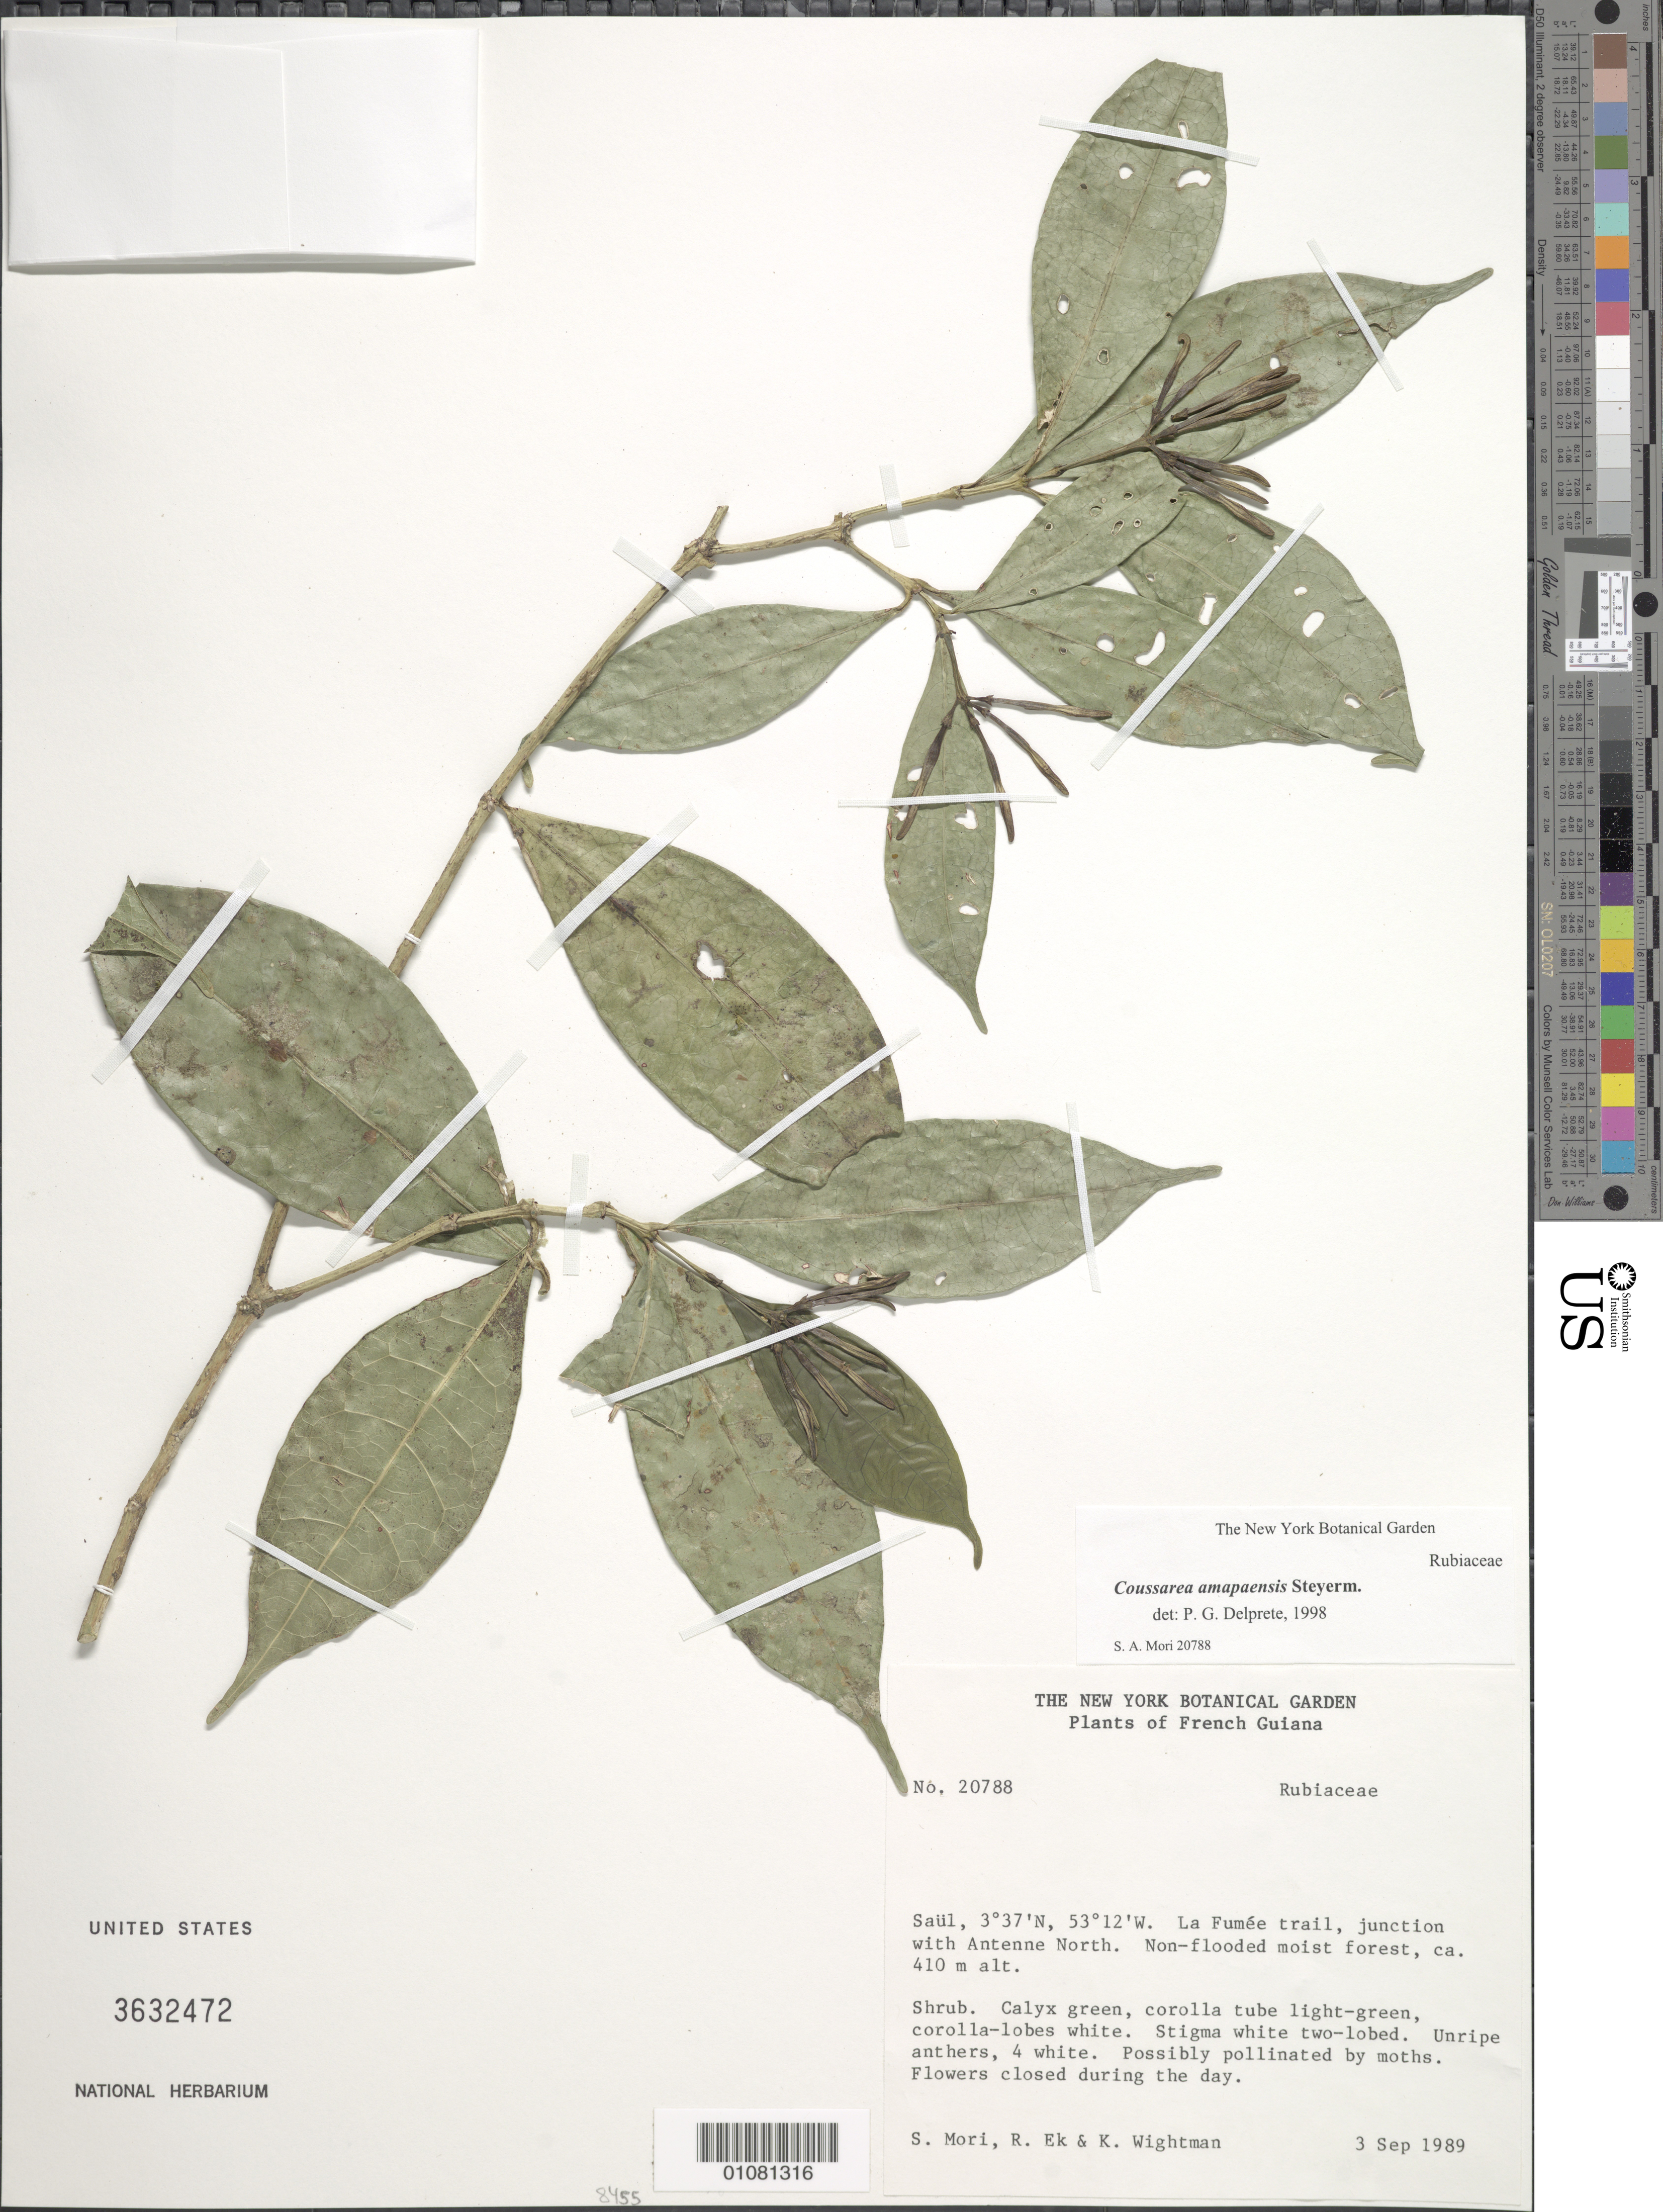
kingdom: Plantae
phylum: Tracheophyta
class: Magnoliopsida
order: Gentianales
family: Rubiaceae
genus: Coussarea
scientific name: Coussarea amapaensis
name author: Steyerm.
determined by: Delprete, P. G., Herb. de Guyane Cay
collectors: S. Mori, R. C. Ek & W. Wightman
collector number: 20788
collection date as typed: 3-Sep-89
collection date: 1989-09-03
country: French Guiana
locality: Saül, La Fumée Trail, junction with Antenne North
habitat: Non-flooded moist forest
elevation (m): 410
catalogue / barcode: US 3632472